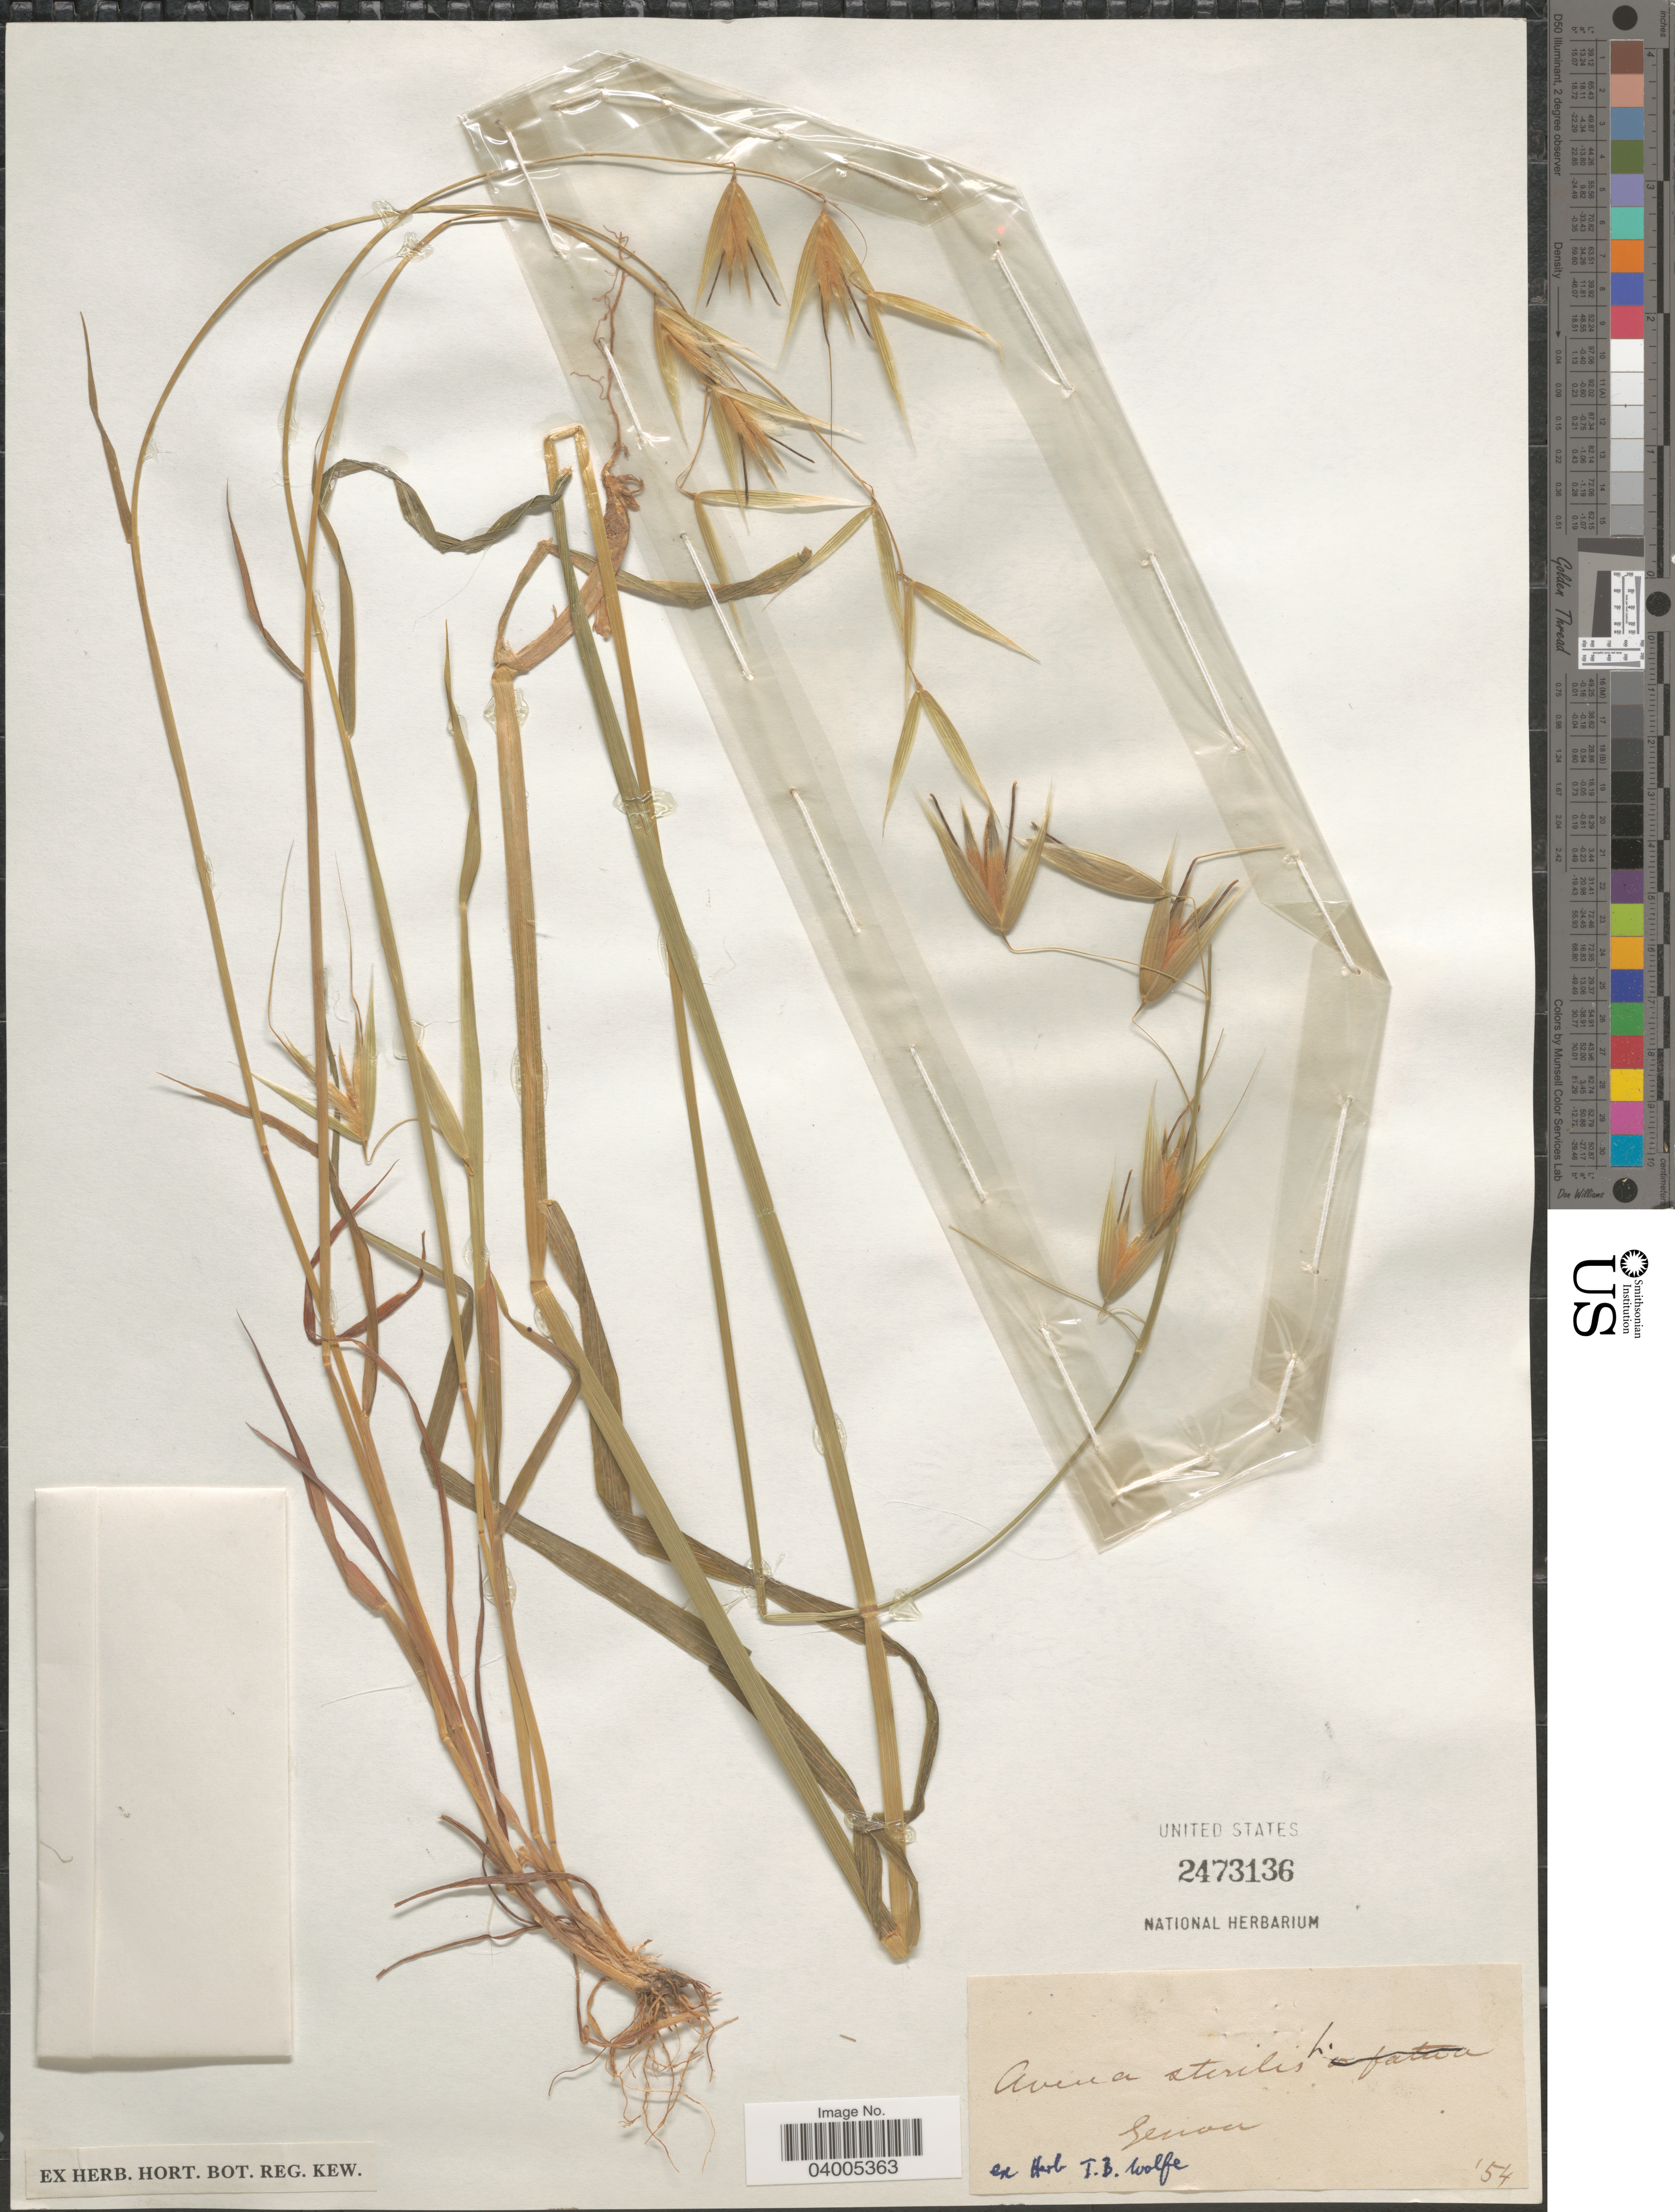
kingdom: Plantae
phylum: Tracheophyta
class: Liliopsida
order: Poales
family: Poaceae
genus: Avena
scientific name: Avena sterilis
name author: L.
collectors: Ex Herb. T. B. Wolfe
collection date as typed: Transcribed d/m/y: //54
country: Italy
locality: Genoa.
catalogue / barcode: US 2473136